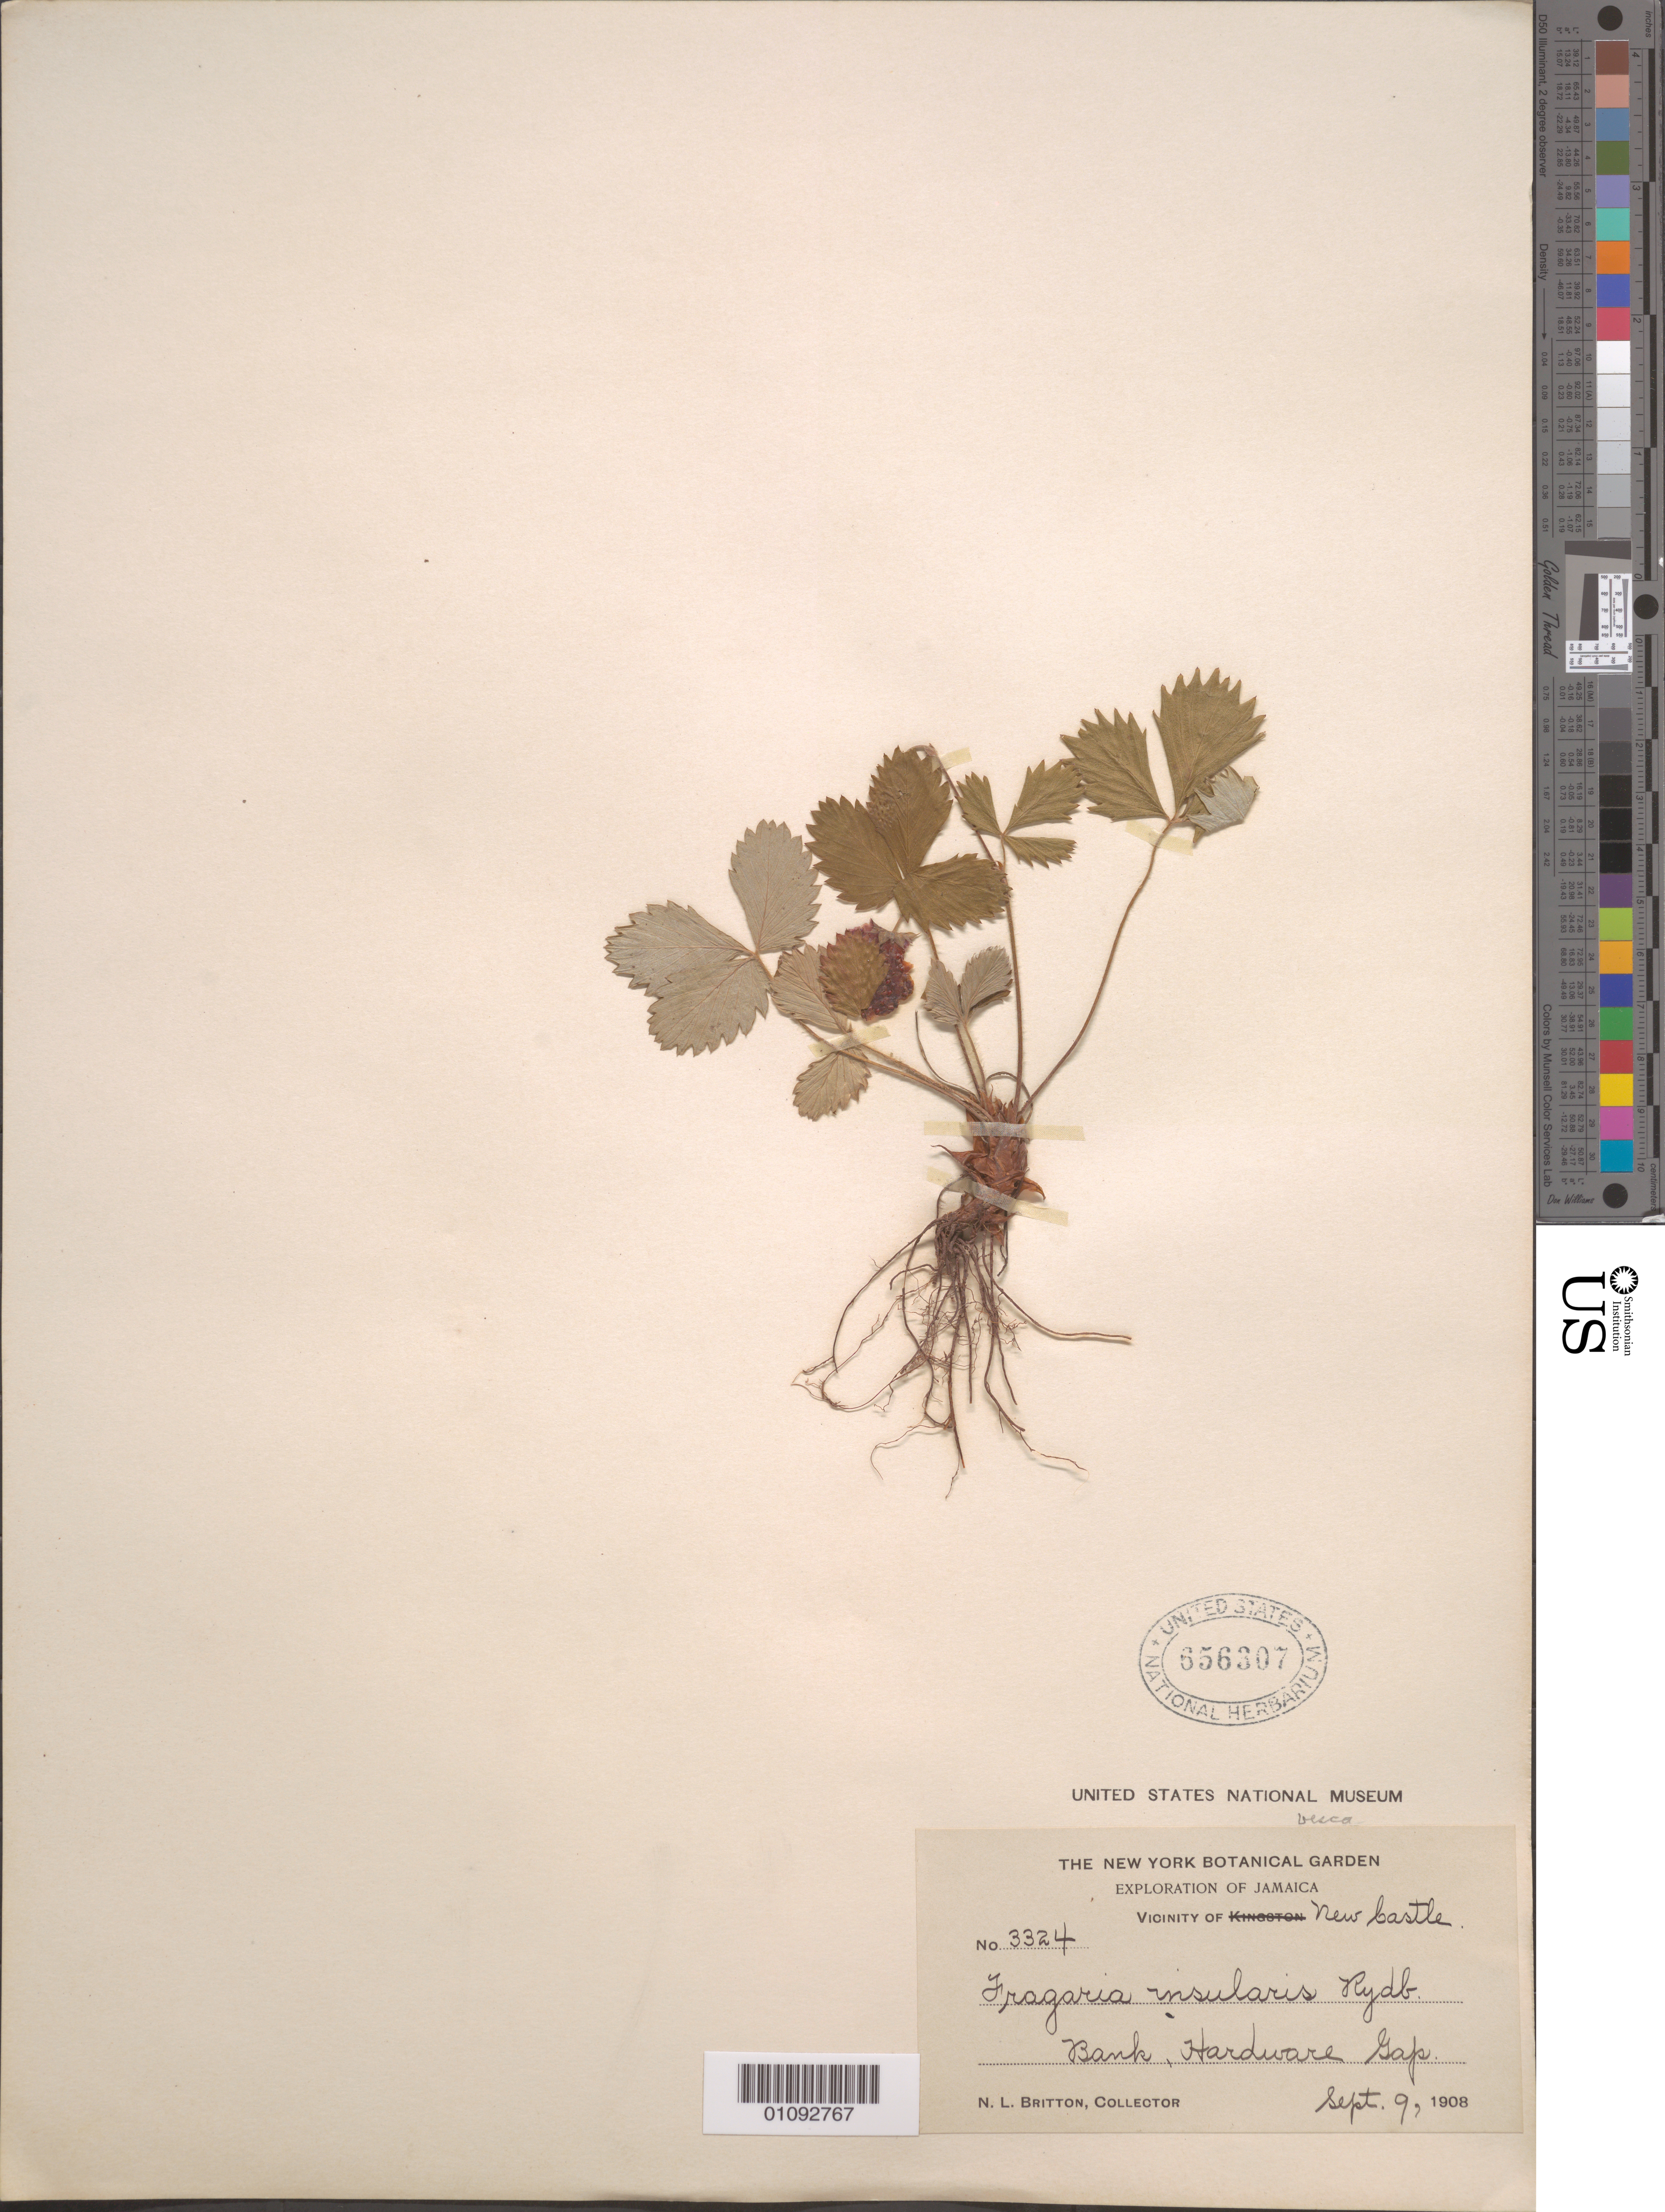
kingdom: Plantae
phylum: Tracheophyta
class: Magnoliopsida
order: Rosales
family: Rosaceae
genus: Fragaria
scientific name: Fragaria vesca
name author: L.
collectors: N. Britton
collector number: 3324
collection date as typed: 09 Sep 1908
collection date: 1908-09-09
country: Jamaica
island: Jamaica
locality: New Castle. Bank, Hardware Gap.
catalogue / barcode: US 656307